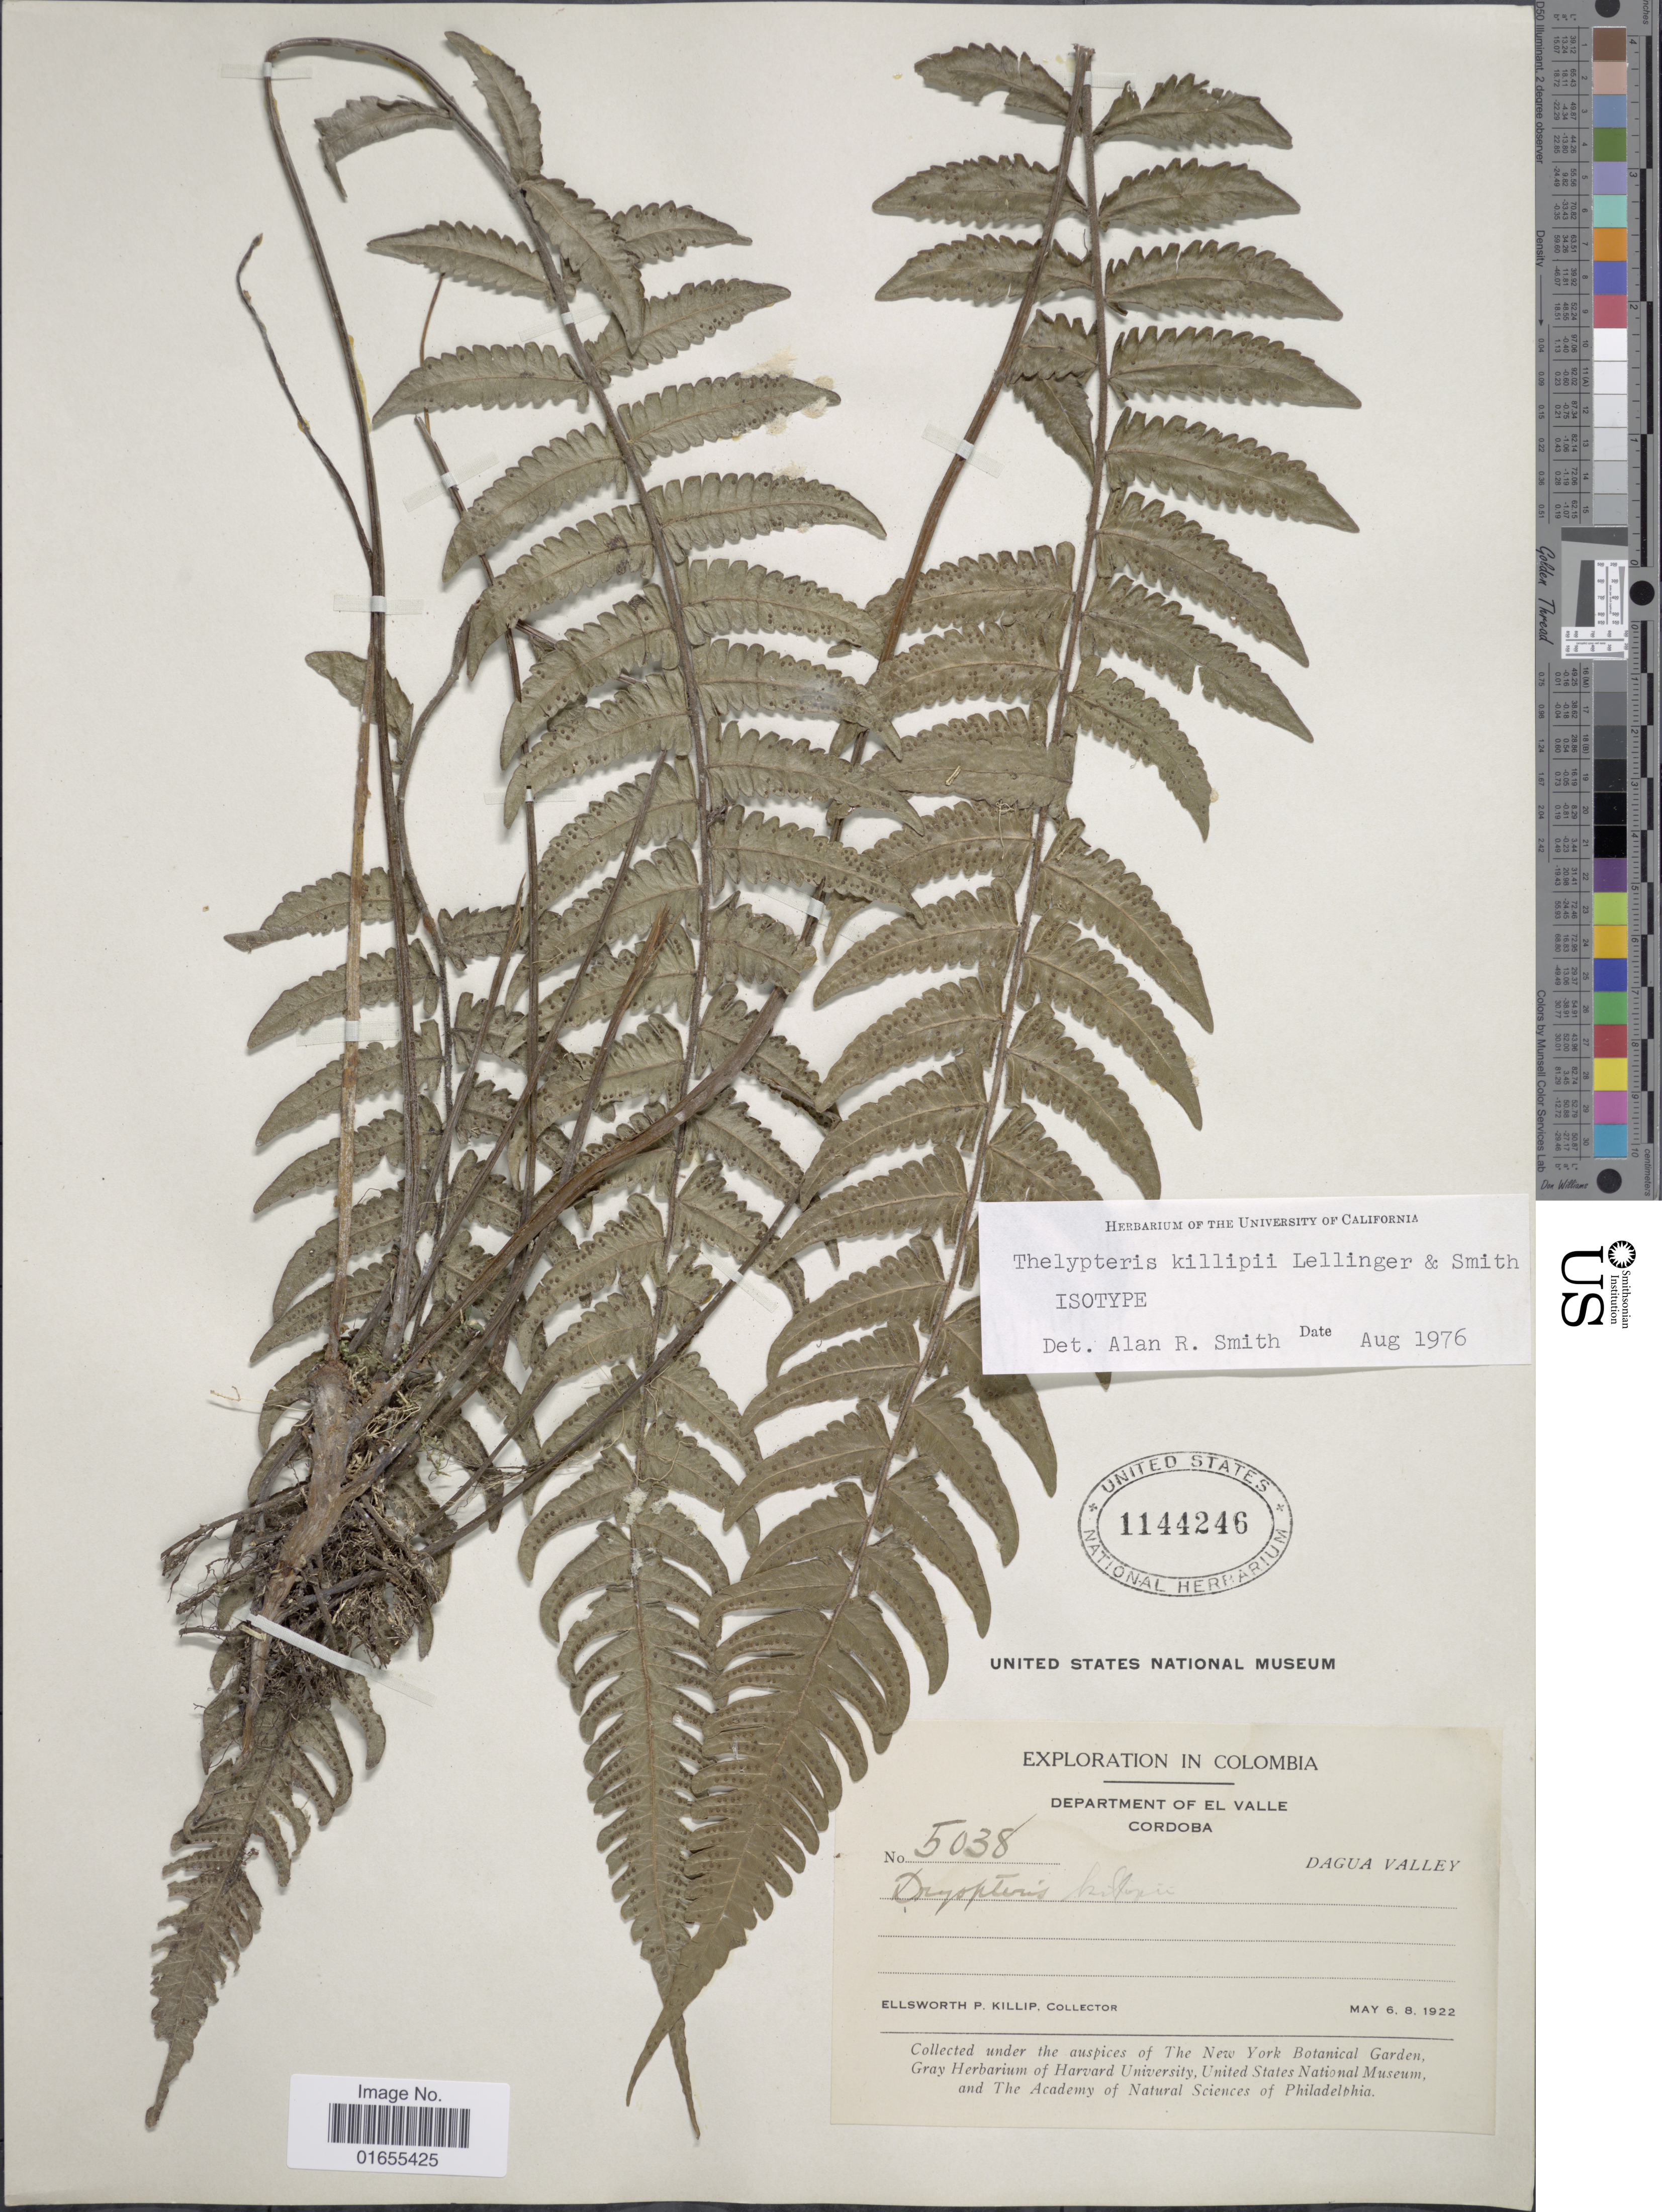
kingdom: Plantae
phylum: Tracheophyta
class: Polypodiopsida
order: Polypodiales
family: Thelypteridaceae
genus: Goniopteris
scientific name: Goniopteris killipii (A.R. Sm. & Lellinger) comb. nov., ined 2015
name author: (A.R. Sm. & Lellinger)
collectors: E. P. Killip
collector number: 5038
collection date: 1922-05-06/1922-05-08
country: Colombia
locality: Department of El Valle, Cordoba, Dagua Valley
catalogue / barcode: US 1144246